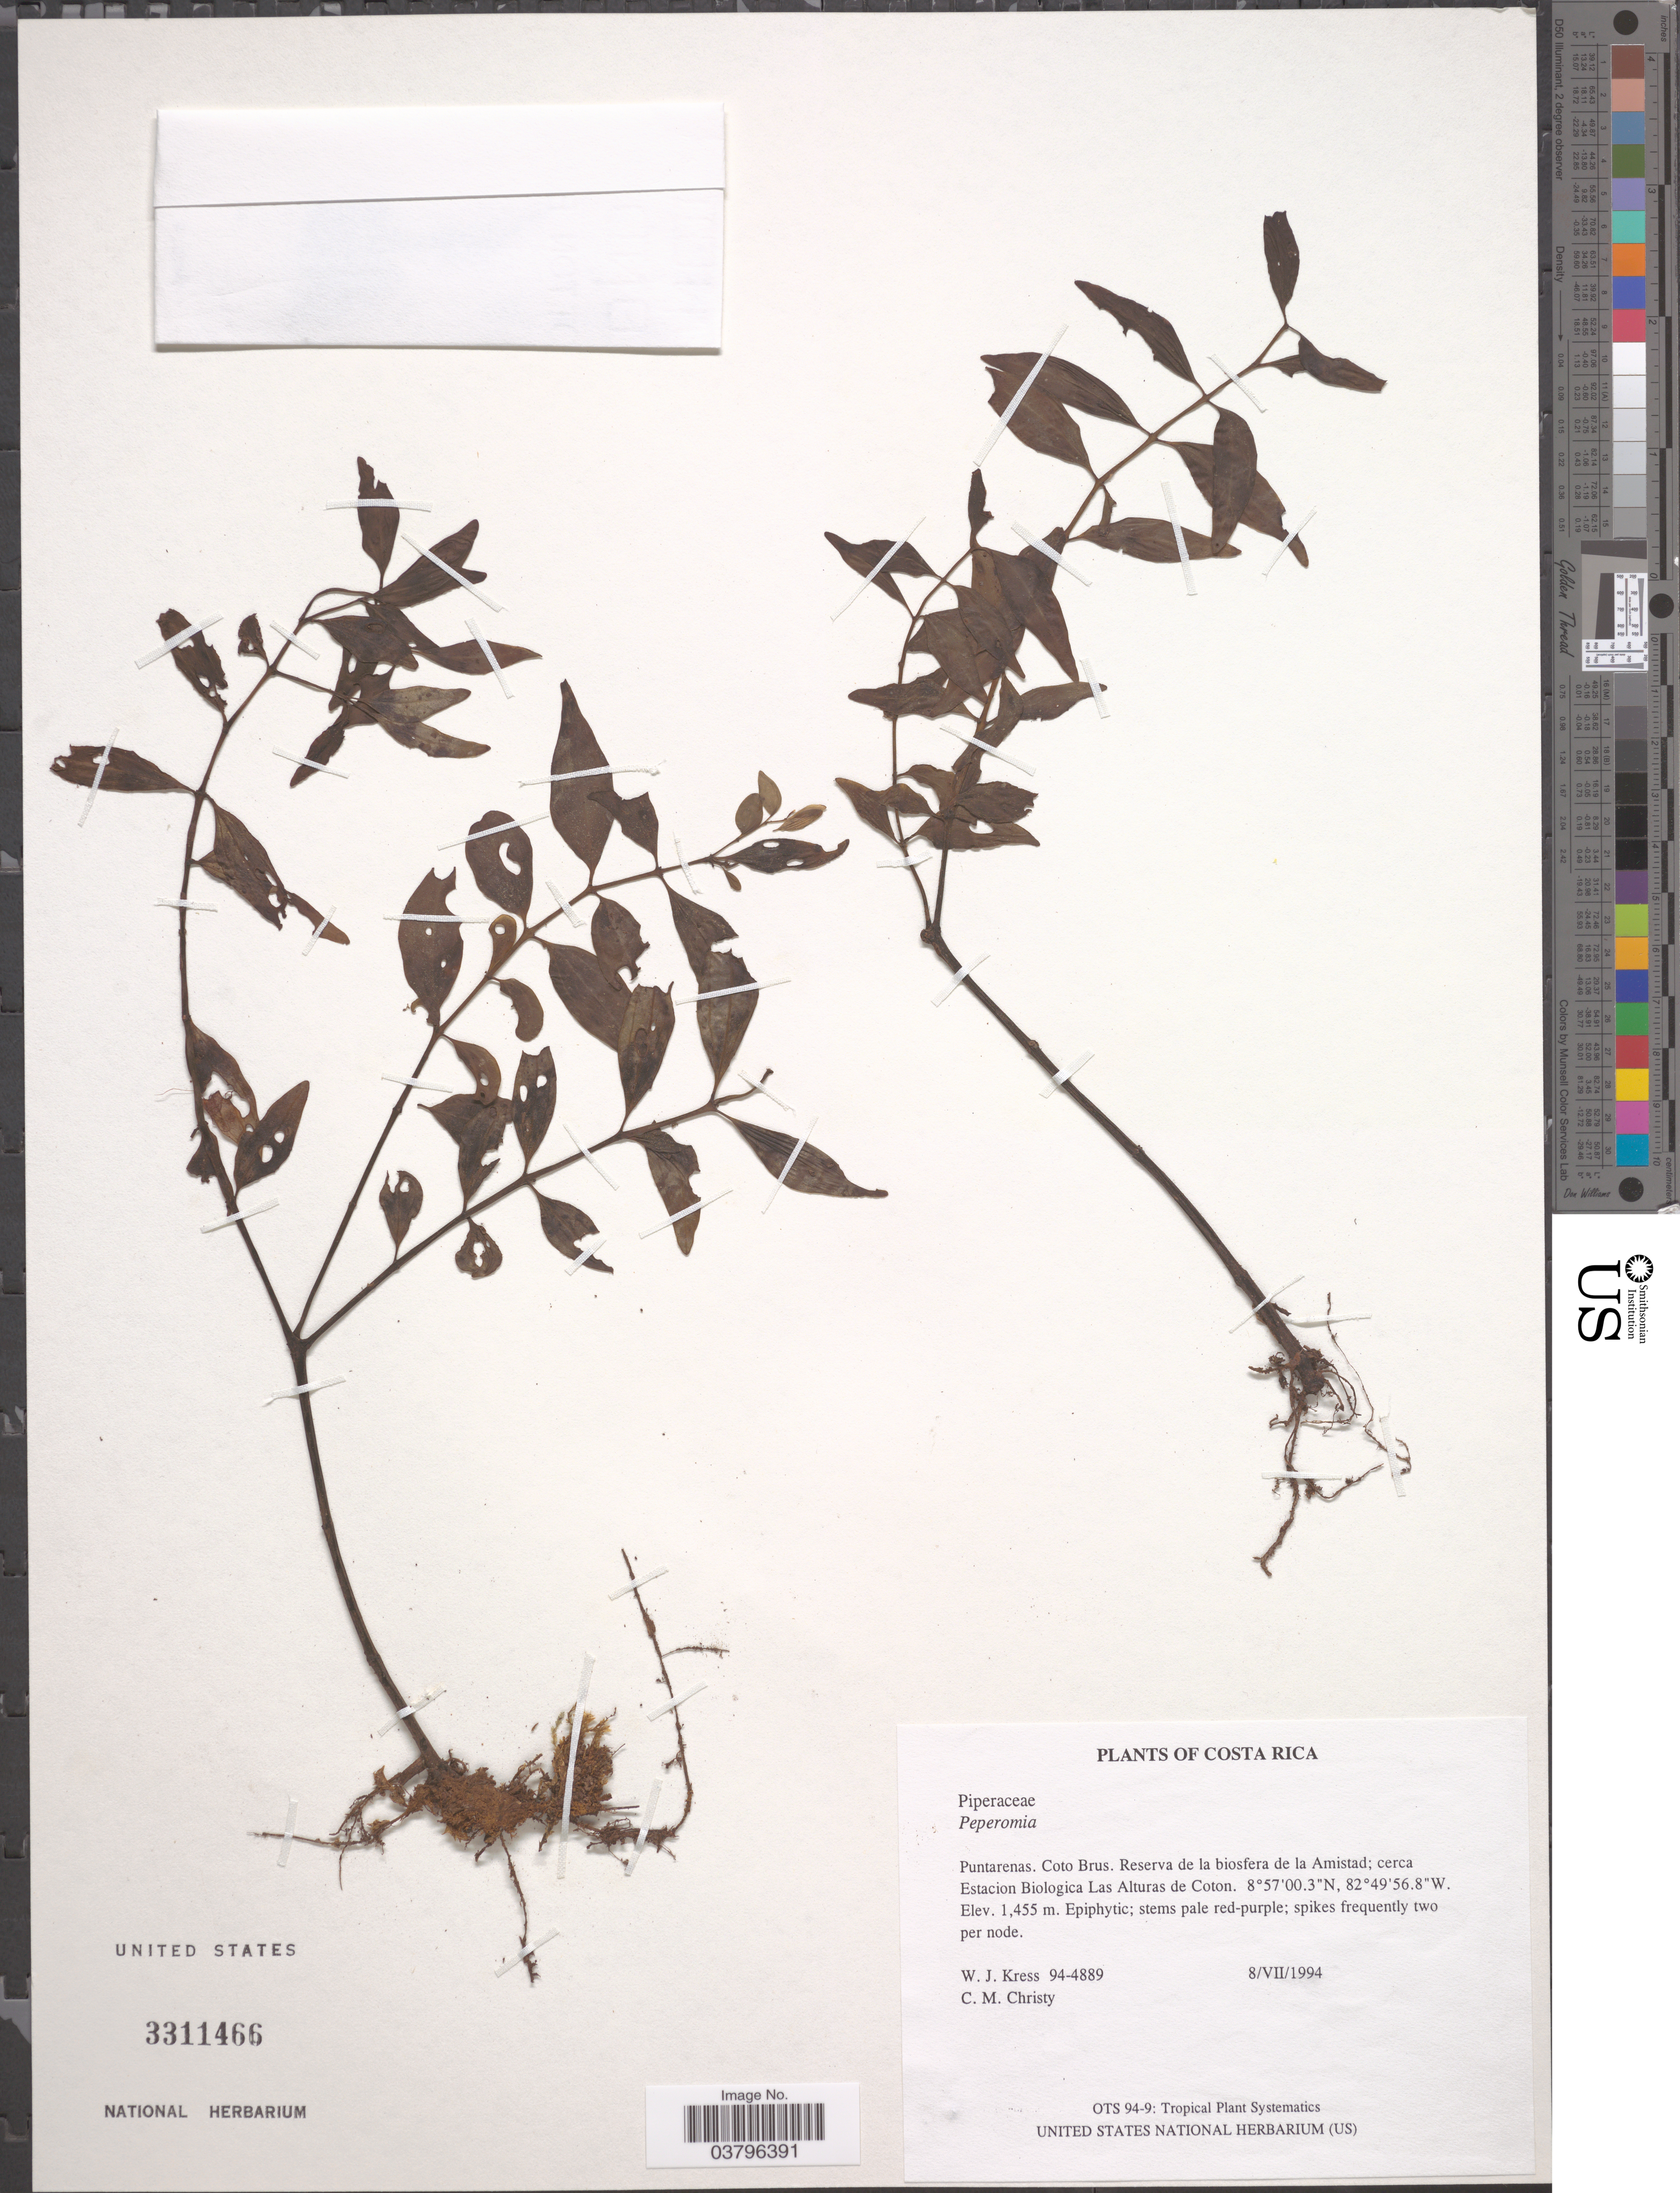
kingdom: Plantae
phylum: Tracheophyta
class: Magnoliopsida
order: Piperales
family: Piperaceae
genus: Peperomia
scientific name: Peperomia palmana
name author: C. DC.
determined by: Jiménez, José Estaban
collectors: W. J. Kress & C. M. Christy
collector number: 94-4889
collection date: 1994-07-08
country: Costa Rica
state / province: Puntarenas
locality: Coto Brus. Reserva de la biosfera de la Amistad; cerca Estacion Biologica Las Alturas de Coton.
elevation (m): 1455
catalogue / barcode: US 3311466